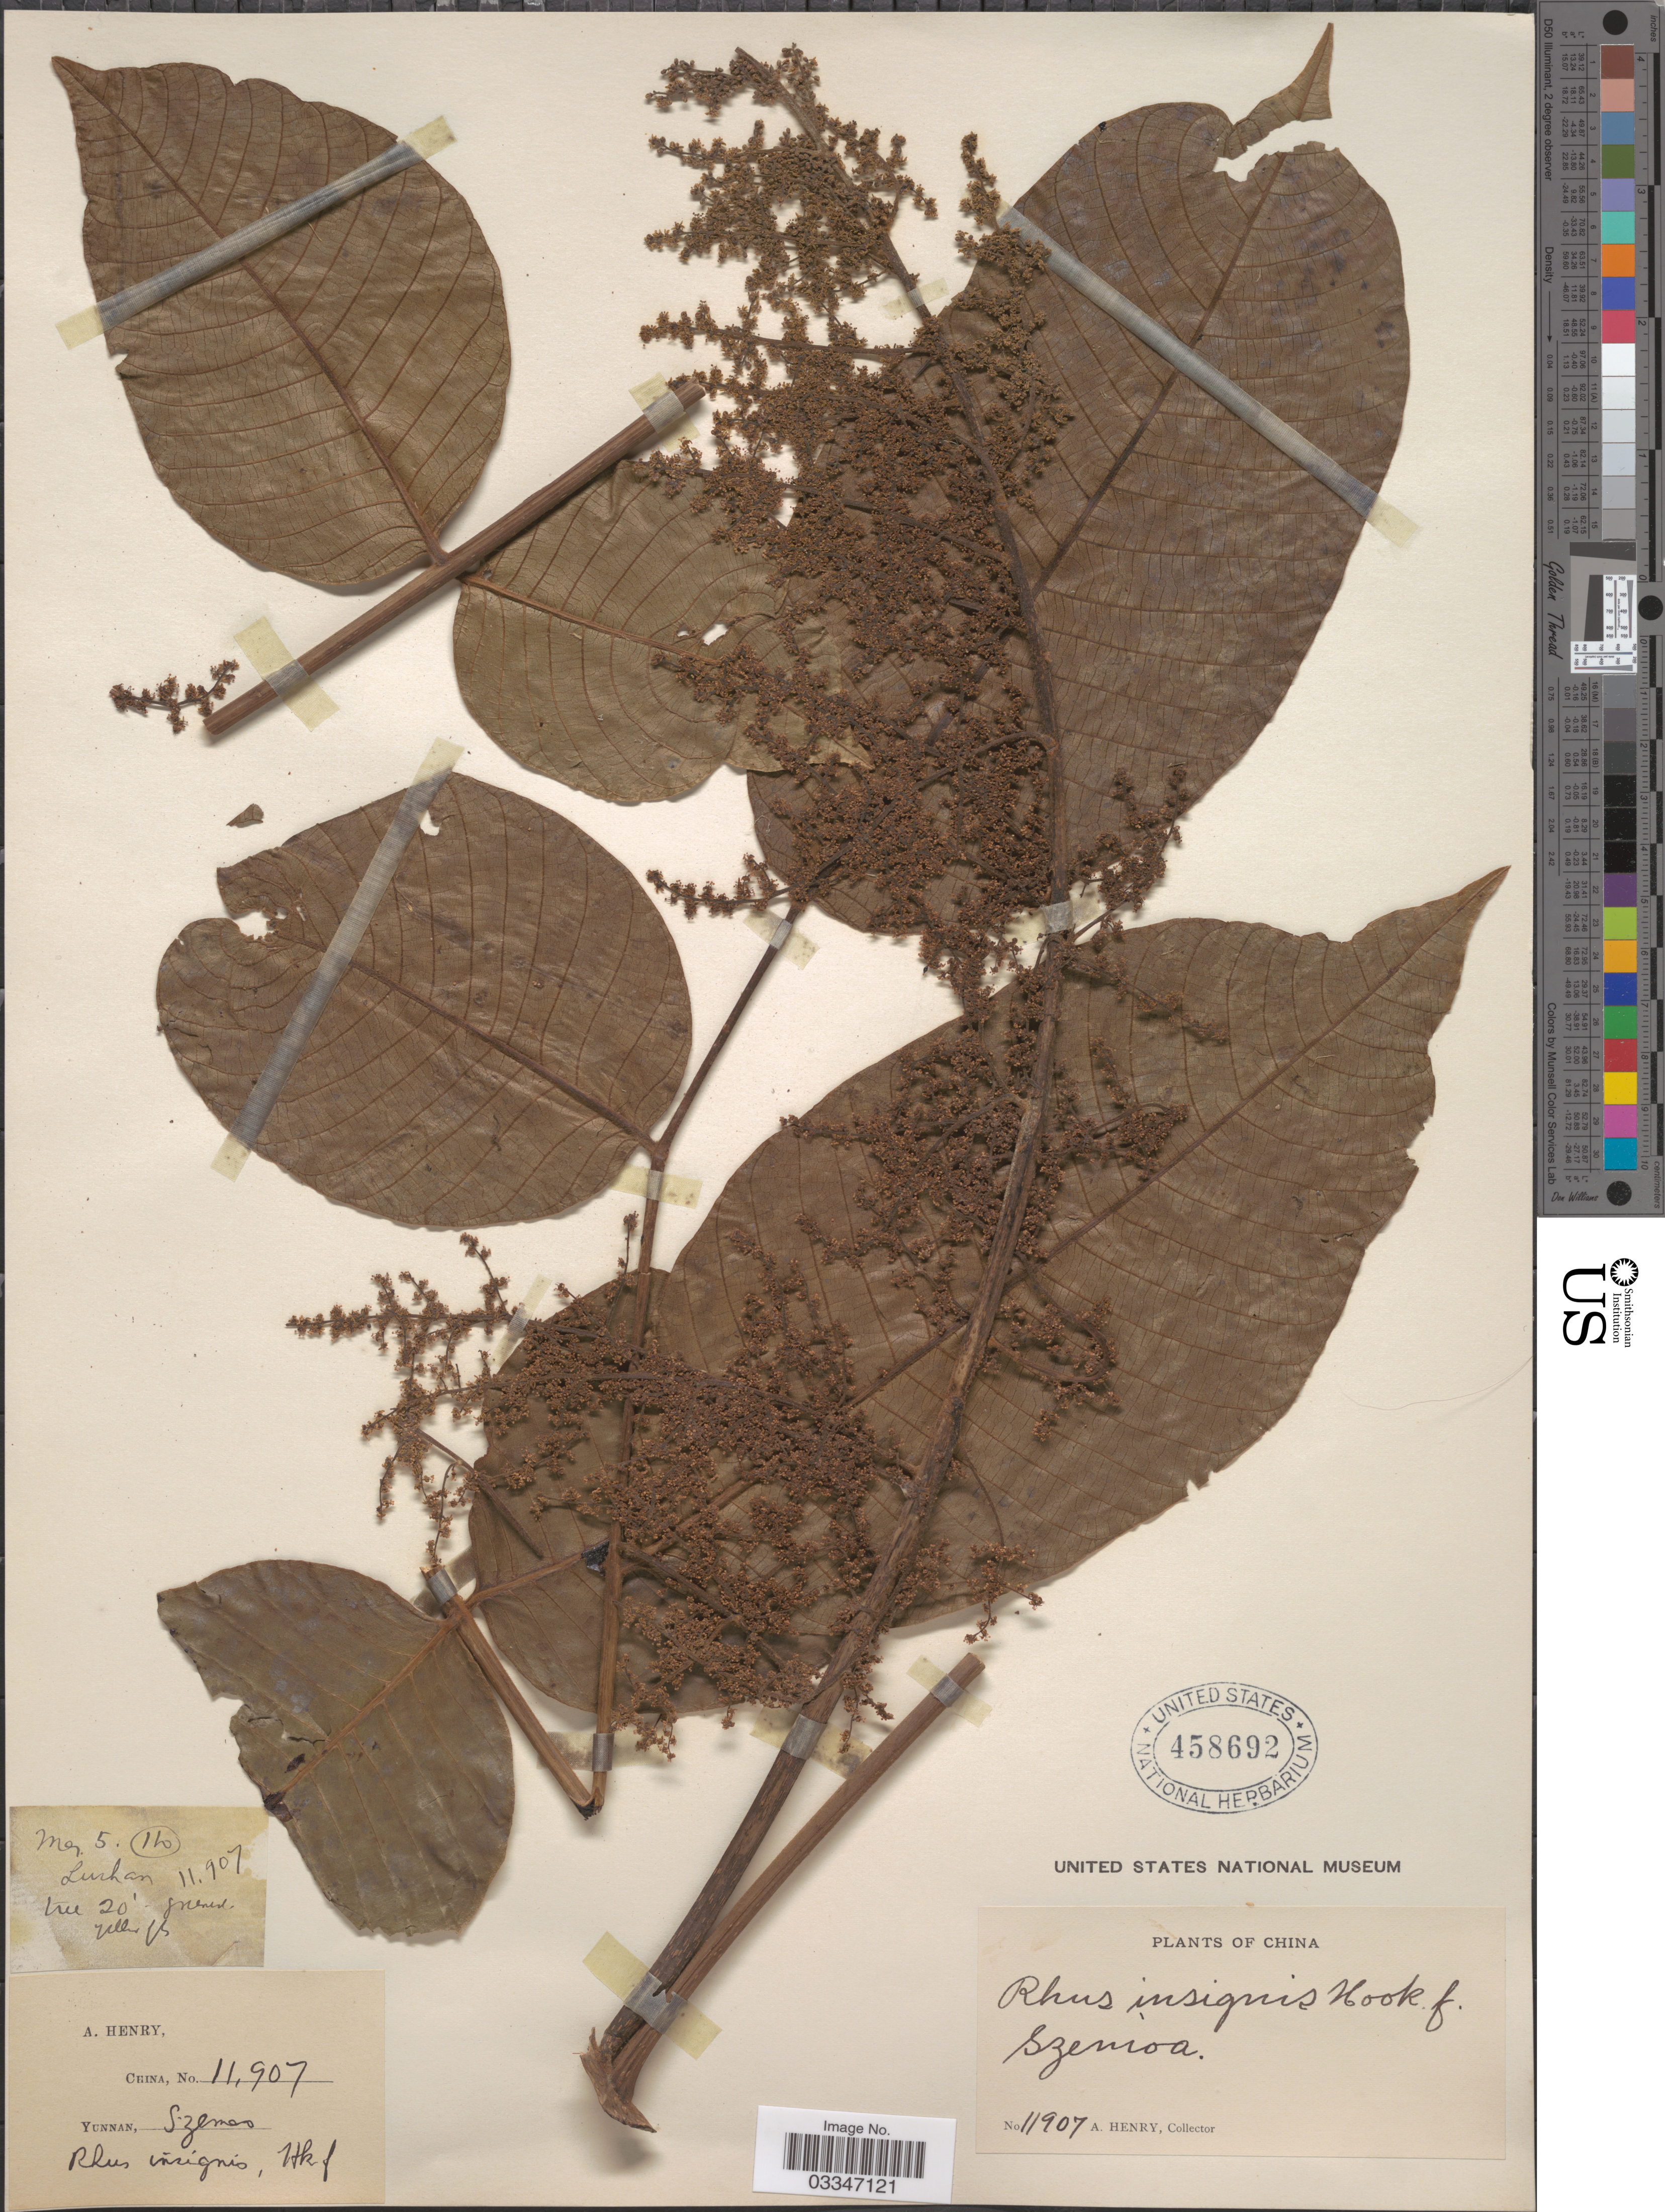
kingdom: Plantae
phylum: Tracheophyta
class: Magnoliopsida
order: Sapindales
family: Anacardiaceae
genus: Rhus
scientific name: Rhus insignis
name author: Hook. f.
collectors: A. Henry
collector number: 11907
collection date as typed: Transcribed d/m/y: /5/11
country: China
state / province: Yunnan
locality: Szemoa.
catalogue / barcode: US 458692